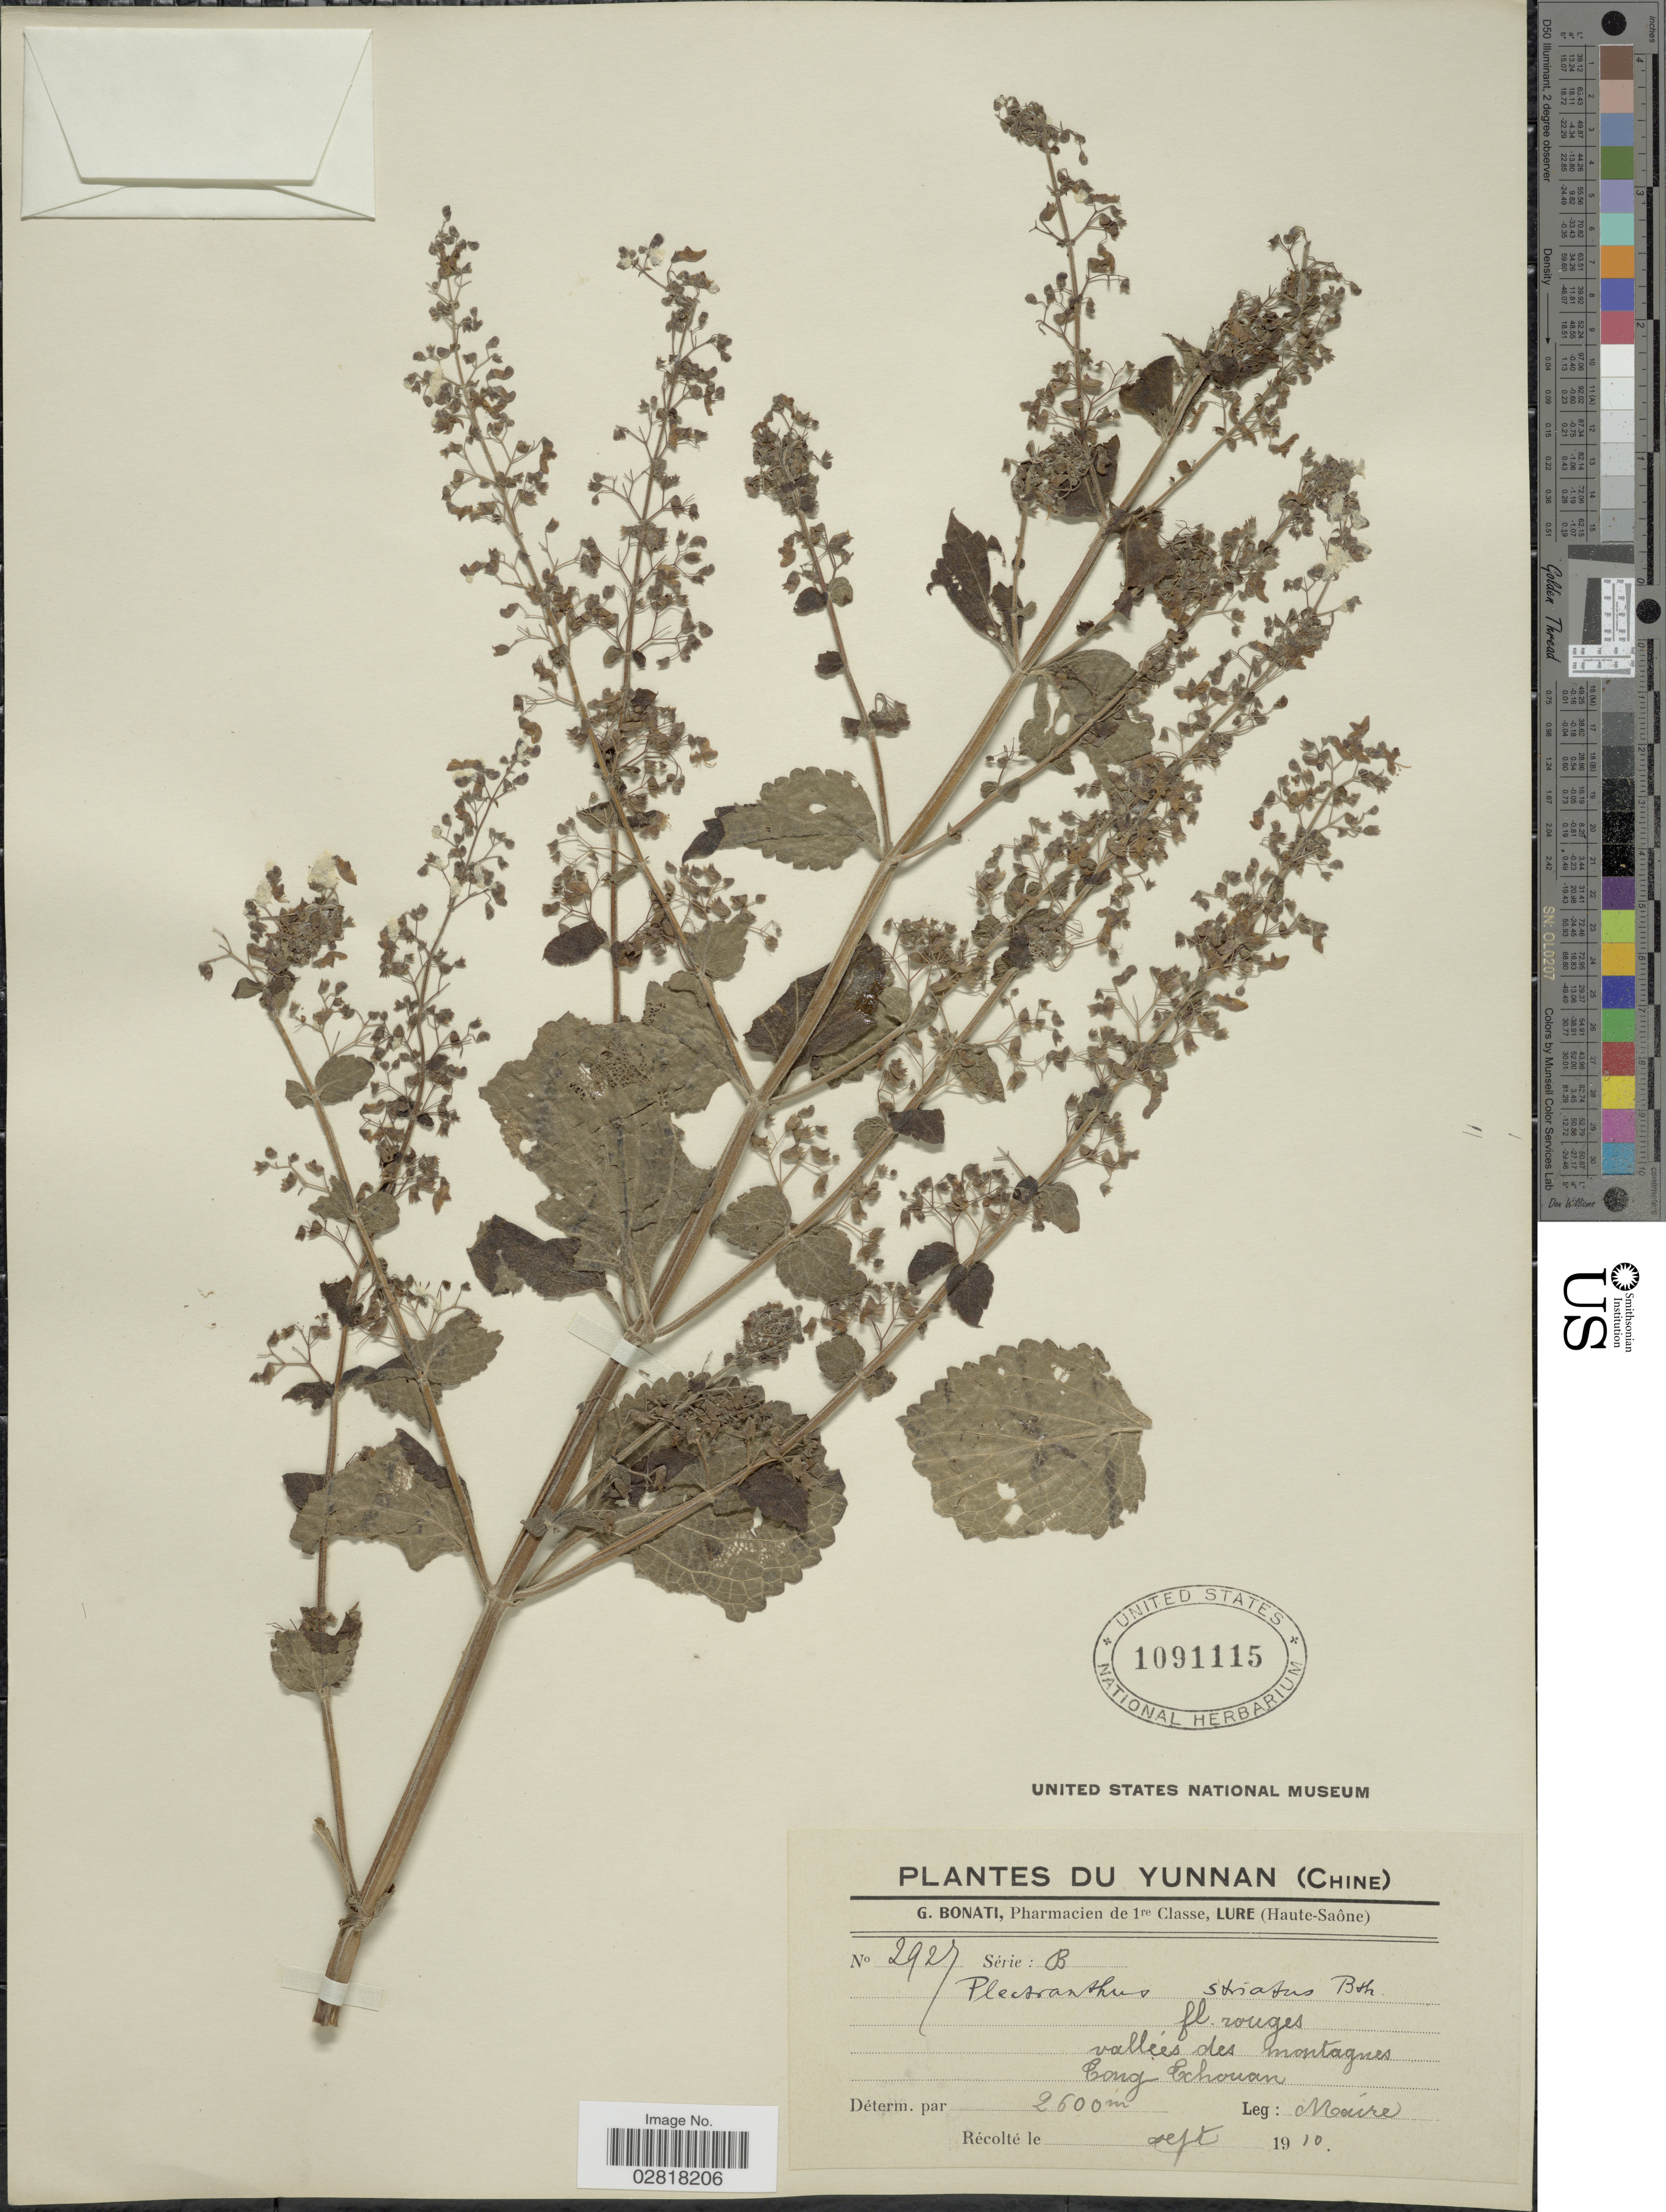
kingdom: Plantae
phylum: Tracheophyta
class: Magnoliopsida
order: Lamiales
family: Lamiaceae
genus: Plectranthus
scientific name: Plectranthus striatus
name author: Benth.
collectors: Maire, --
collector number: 2927B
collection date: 1910-09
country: China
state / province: Yunnan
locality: Tong-Tchouan [interpreted]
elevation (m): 2600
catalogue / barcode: US 1091115